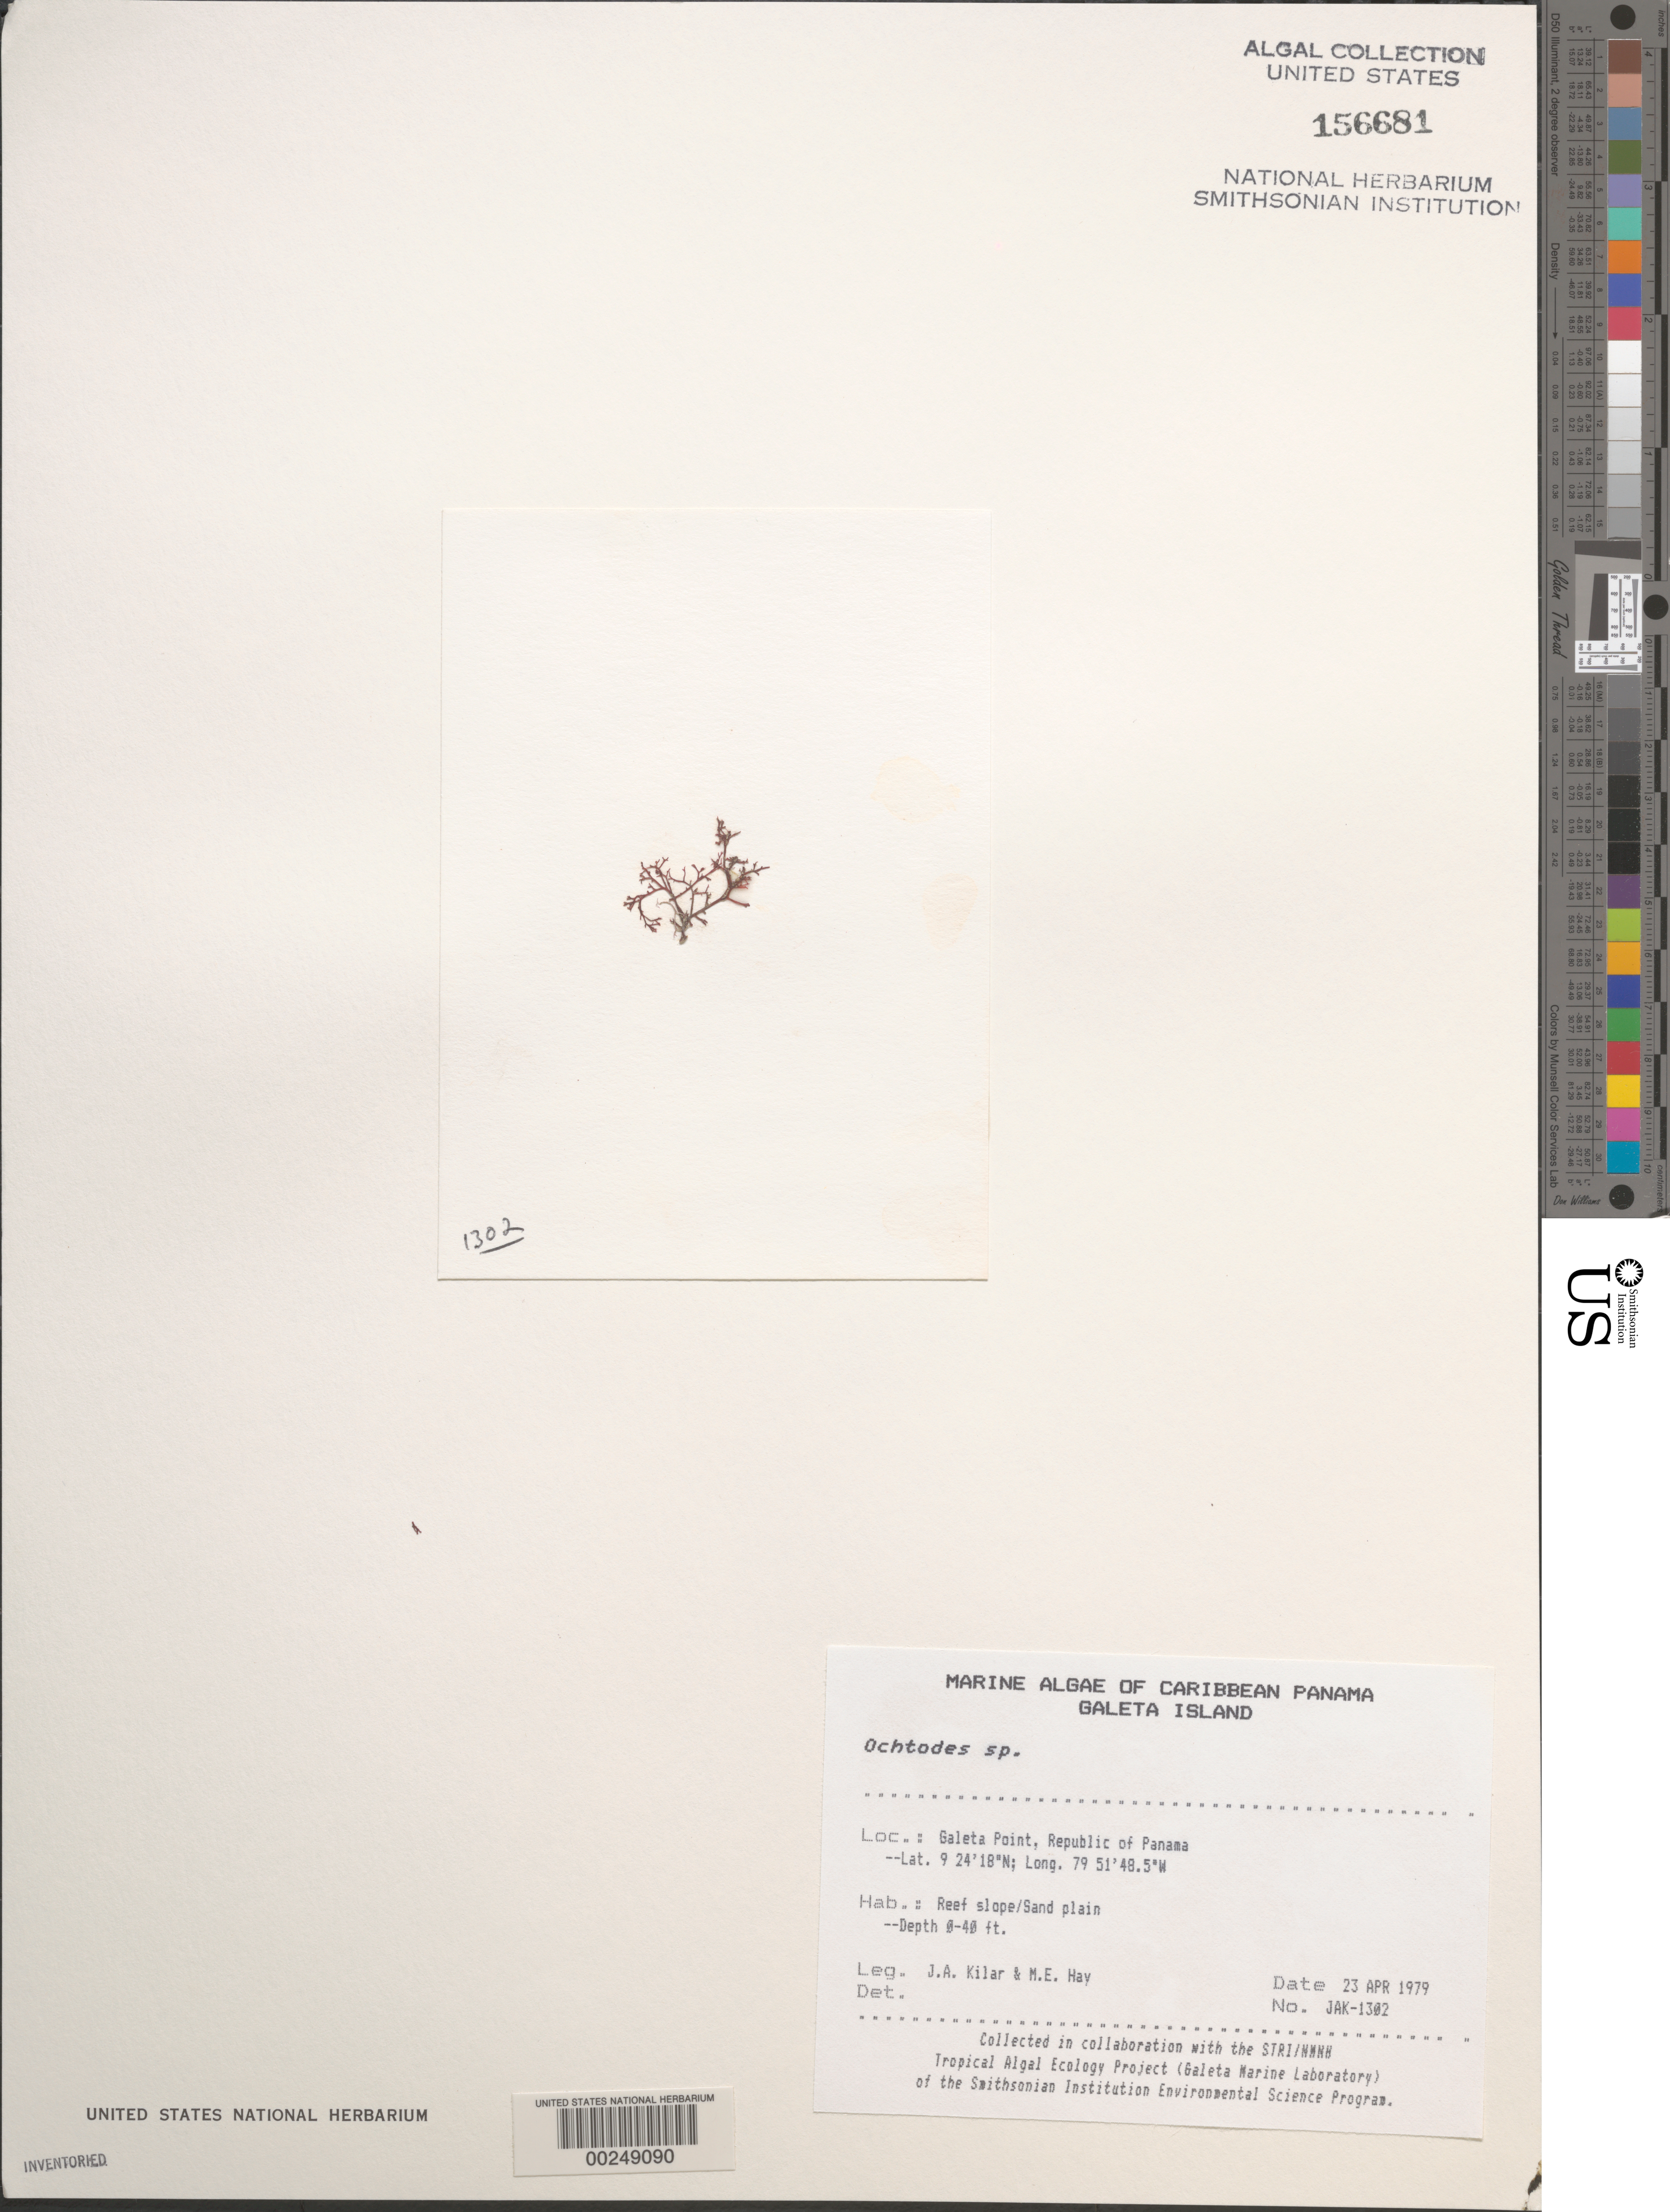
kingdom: Plantae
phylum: Rhodophyta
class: Florideophyceae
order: Gigartinales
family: Rhizophyllidaceae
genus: Ochtodes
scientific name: Ochtodes sp.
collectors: J. A. Kilar & M. E. Hay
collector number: JAK-1302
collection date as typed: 23 Apr 1979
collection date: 1979-04-23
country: Panama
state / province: Colón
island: Galeta Island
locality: Galeta Point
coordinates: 9 24' 18" N, 79 51' 48.5" W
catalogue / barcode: US 156681